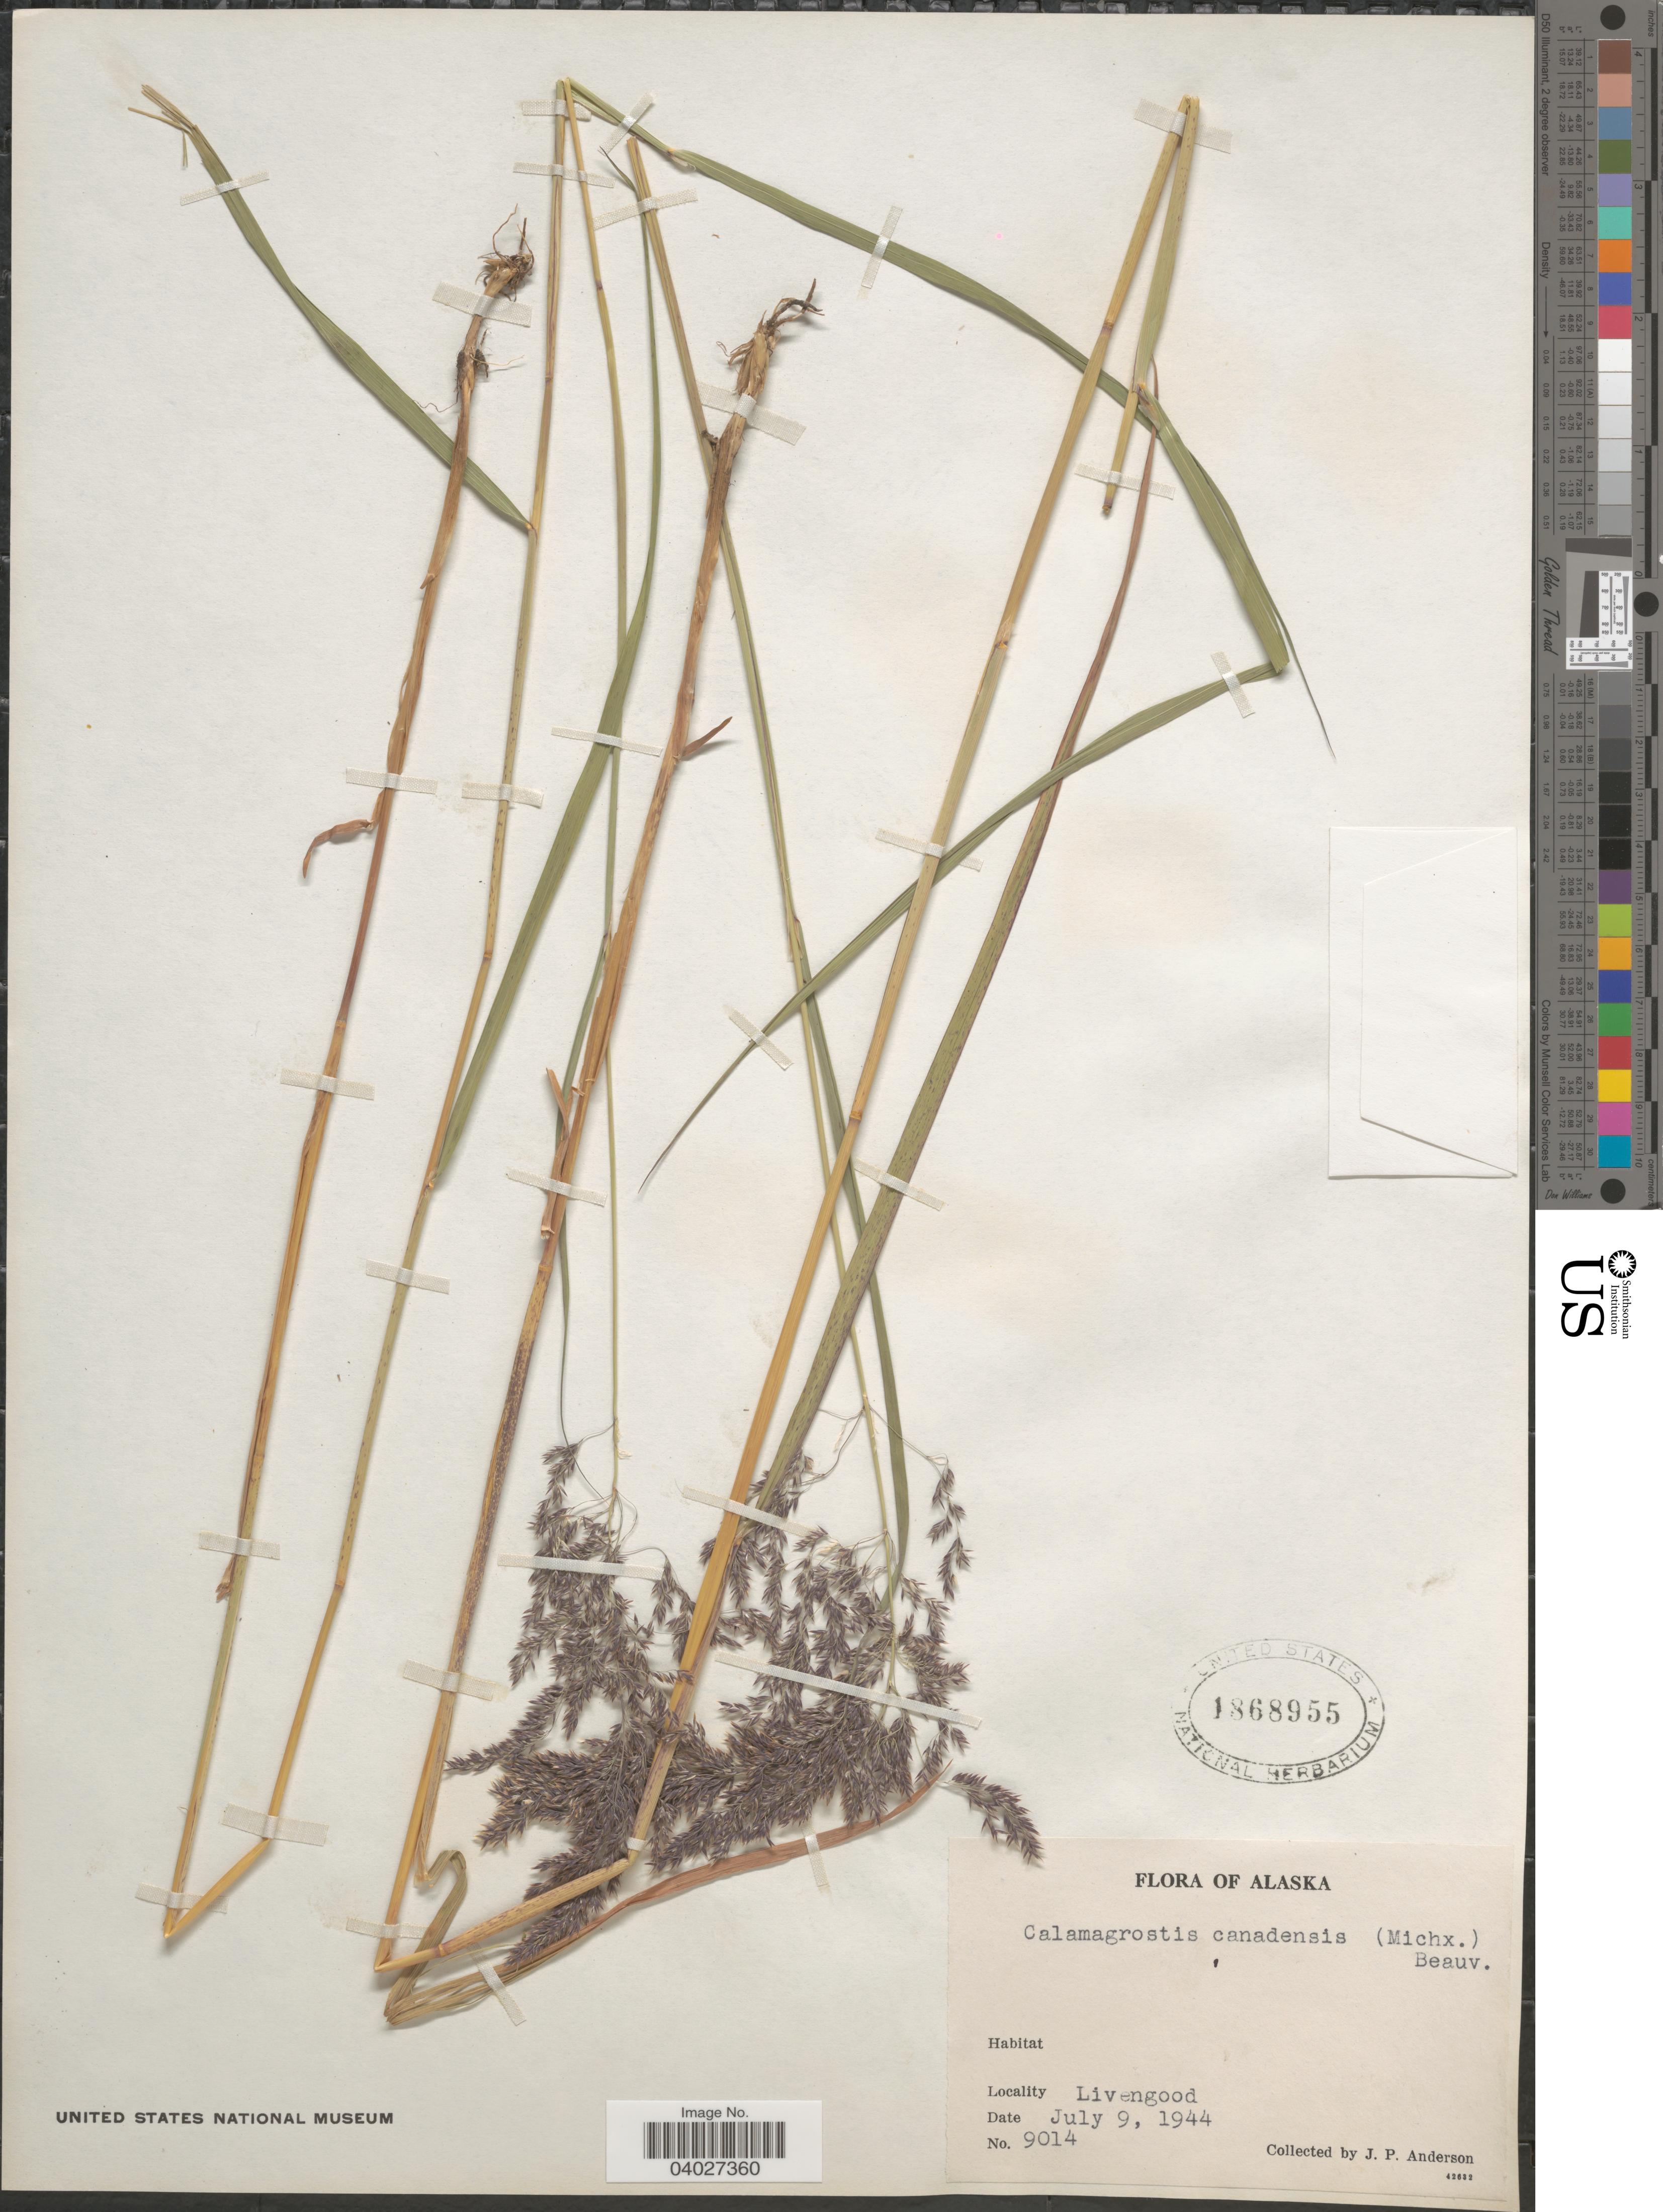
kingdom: Plantae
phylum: Tracheophyta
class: Liliopsida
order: Poales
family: Poaceae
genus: Calamagrostis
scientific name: Calamagrostis canadensis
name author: (Michx.) P. Beauv.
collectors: J. P. Anderson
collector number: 9014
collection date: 1944-07-09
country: United States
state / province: Alaska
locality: Livengood.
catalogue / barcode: US 1868955